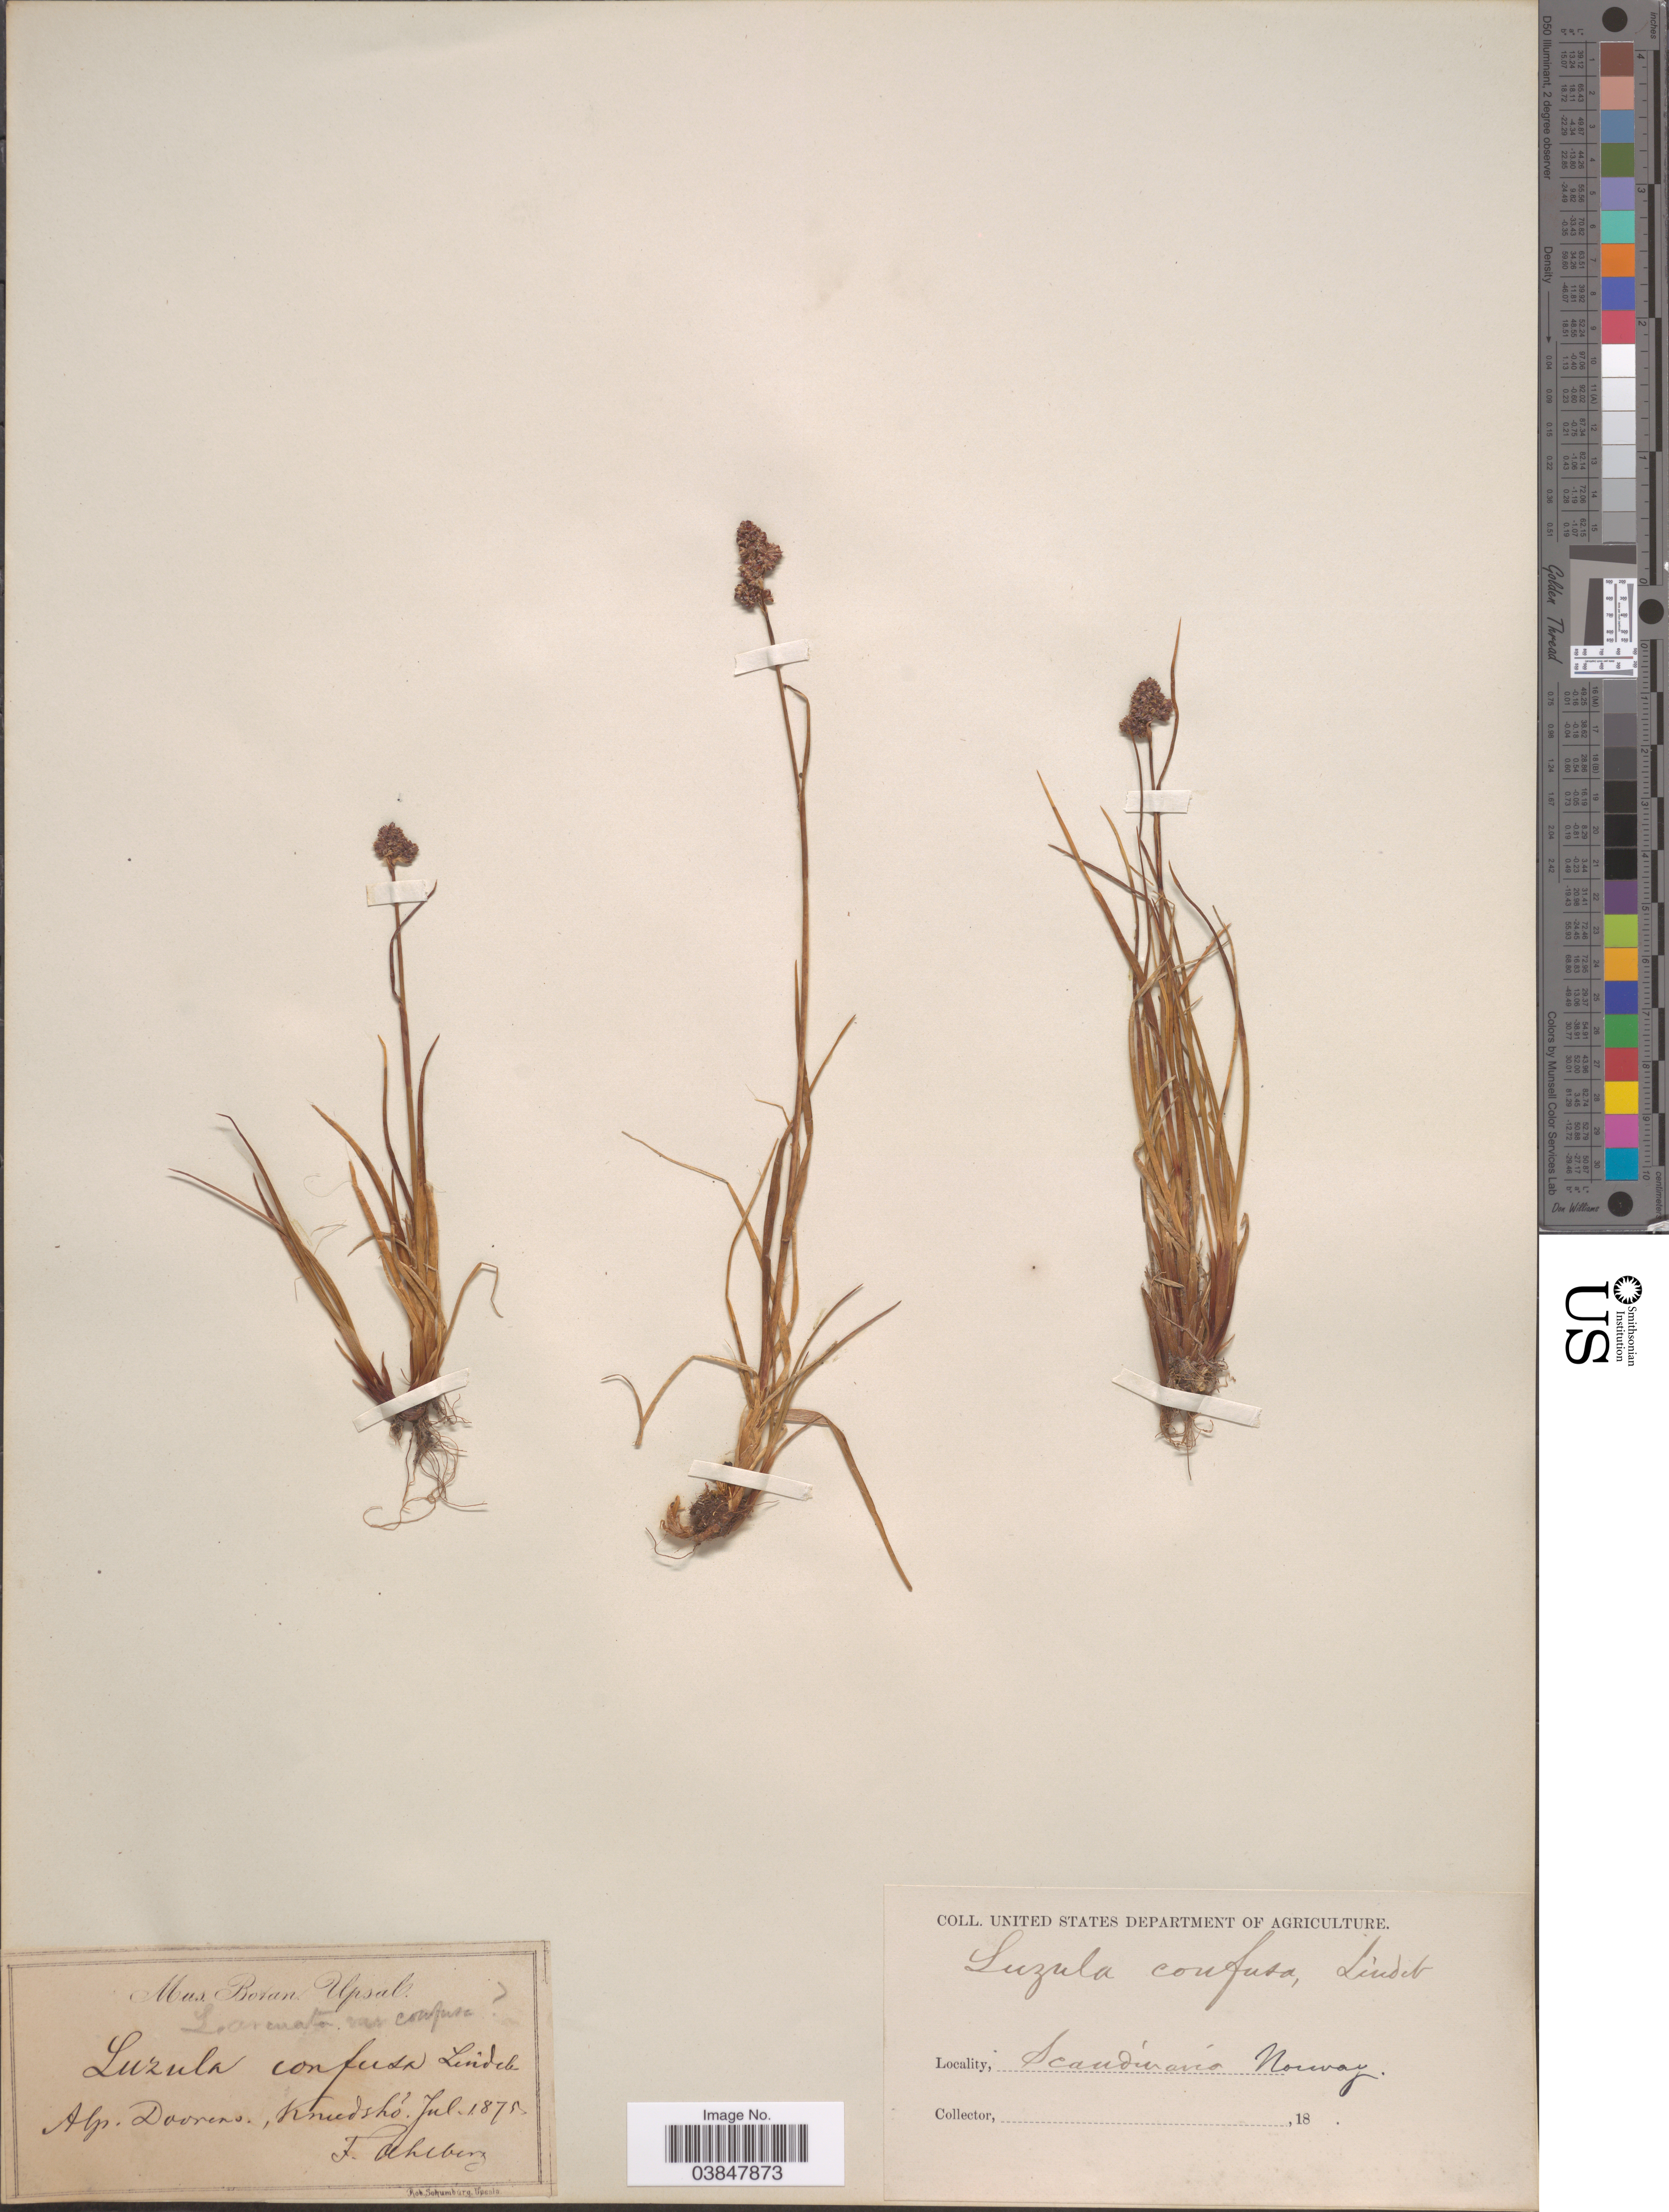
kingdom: Plantae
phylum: Tracheophyta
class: Liliopsida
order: Poales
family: Juncaceae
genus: Luzula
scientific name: Luzula confusa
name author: Lindeb.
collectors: F. Ahlberg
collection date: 1875-07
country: Norway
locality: Scandinavia. Alp. Doorens, Knutshøe.